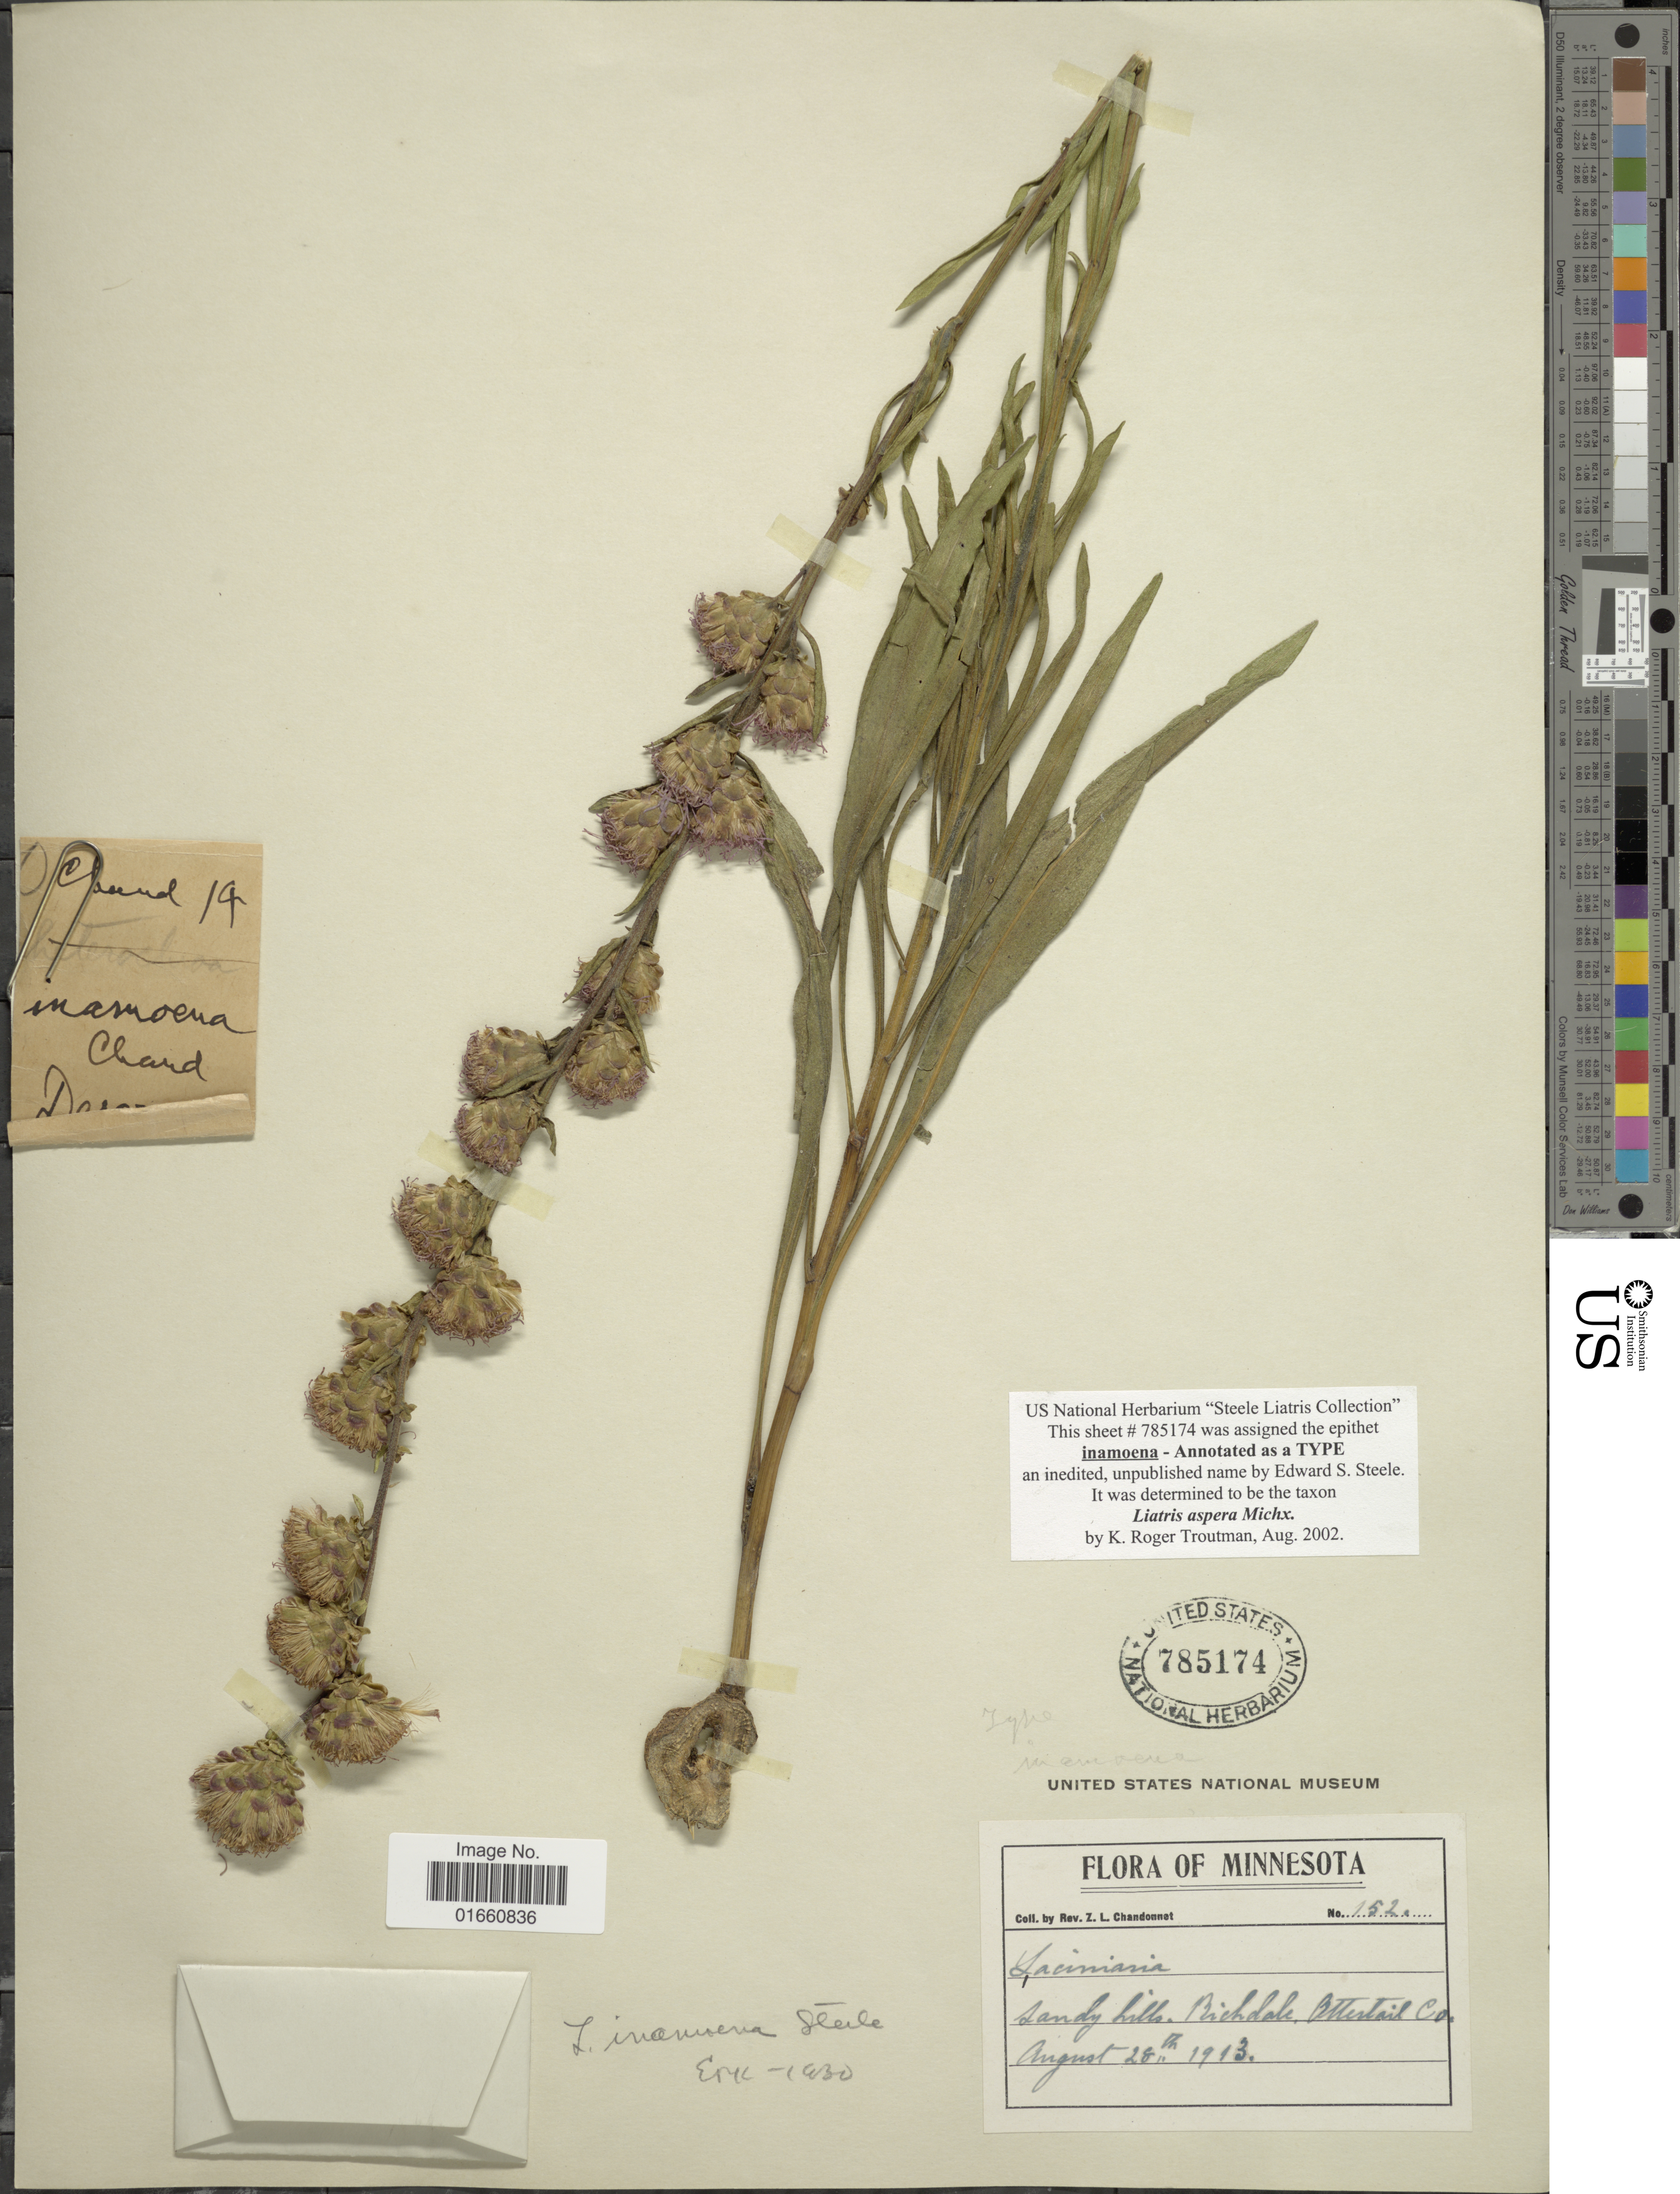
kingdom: Plantae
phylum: Tracheophyta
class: Magnoliopsida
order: Asterales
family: Asteraceae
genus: Liatris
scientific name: Liatris aspera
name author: Michx.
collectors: Z. Chandonnet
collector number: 152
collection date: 1913-08-28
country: United States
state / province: Minnesota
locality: Richdale, Otter tail Co.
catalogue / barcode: US 785174